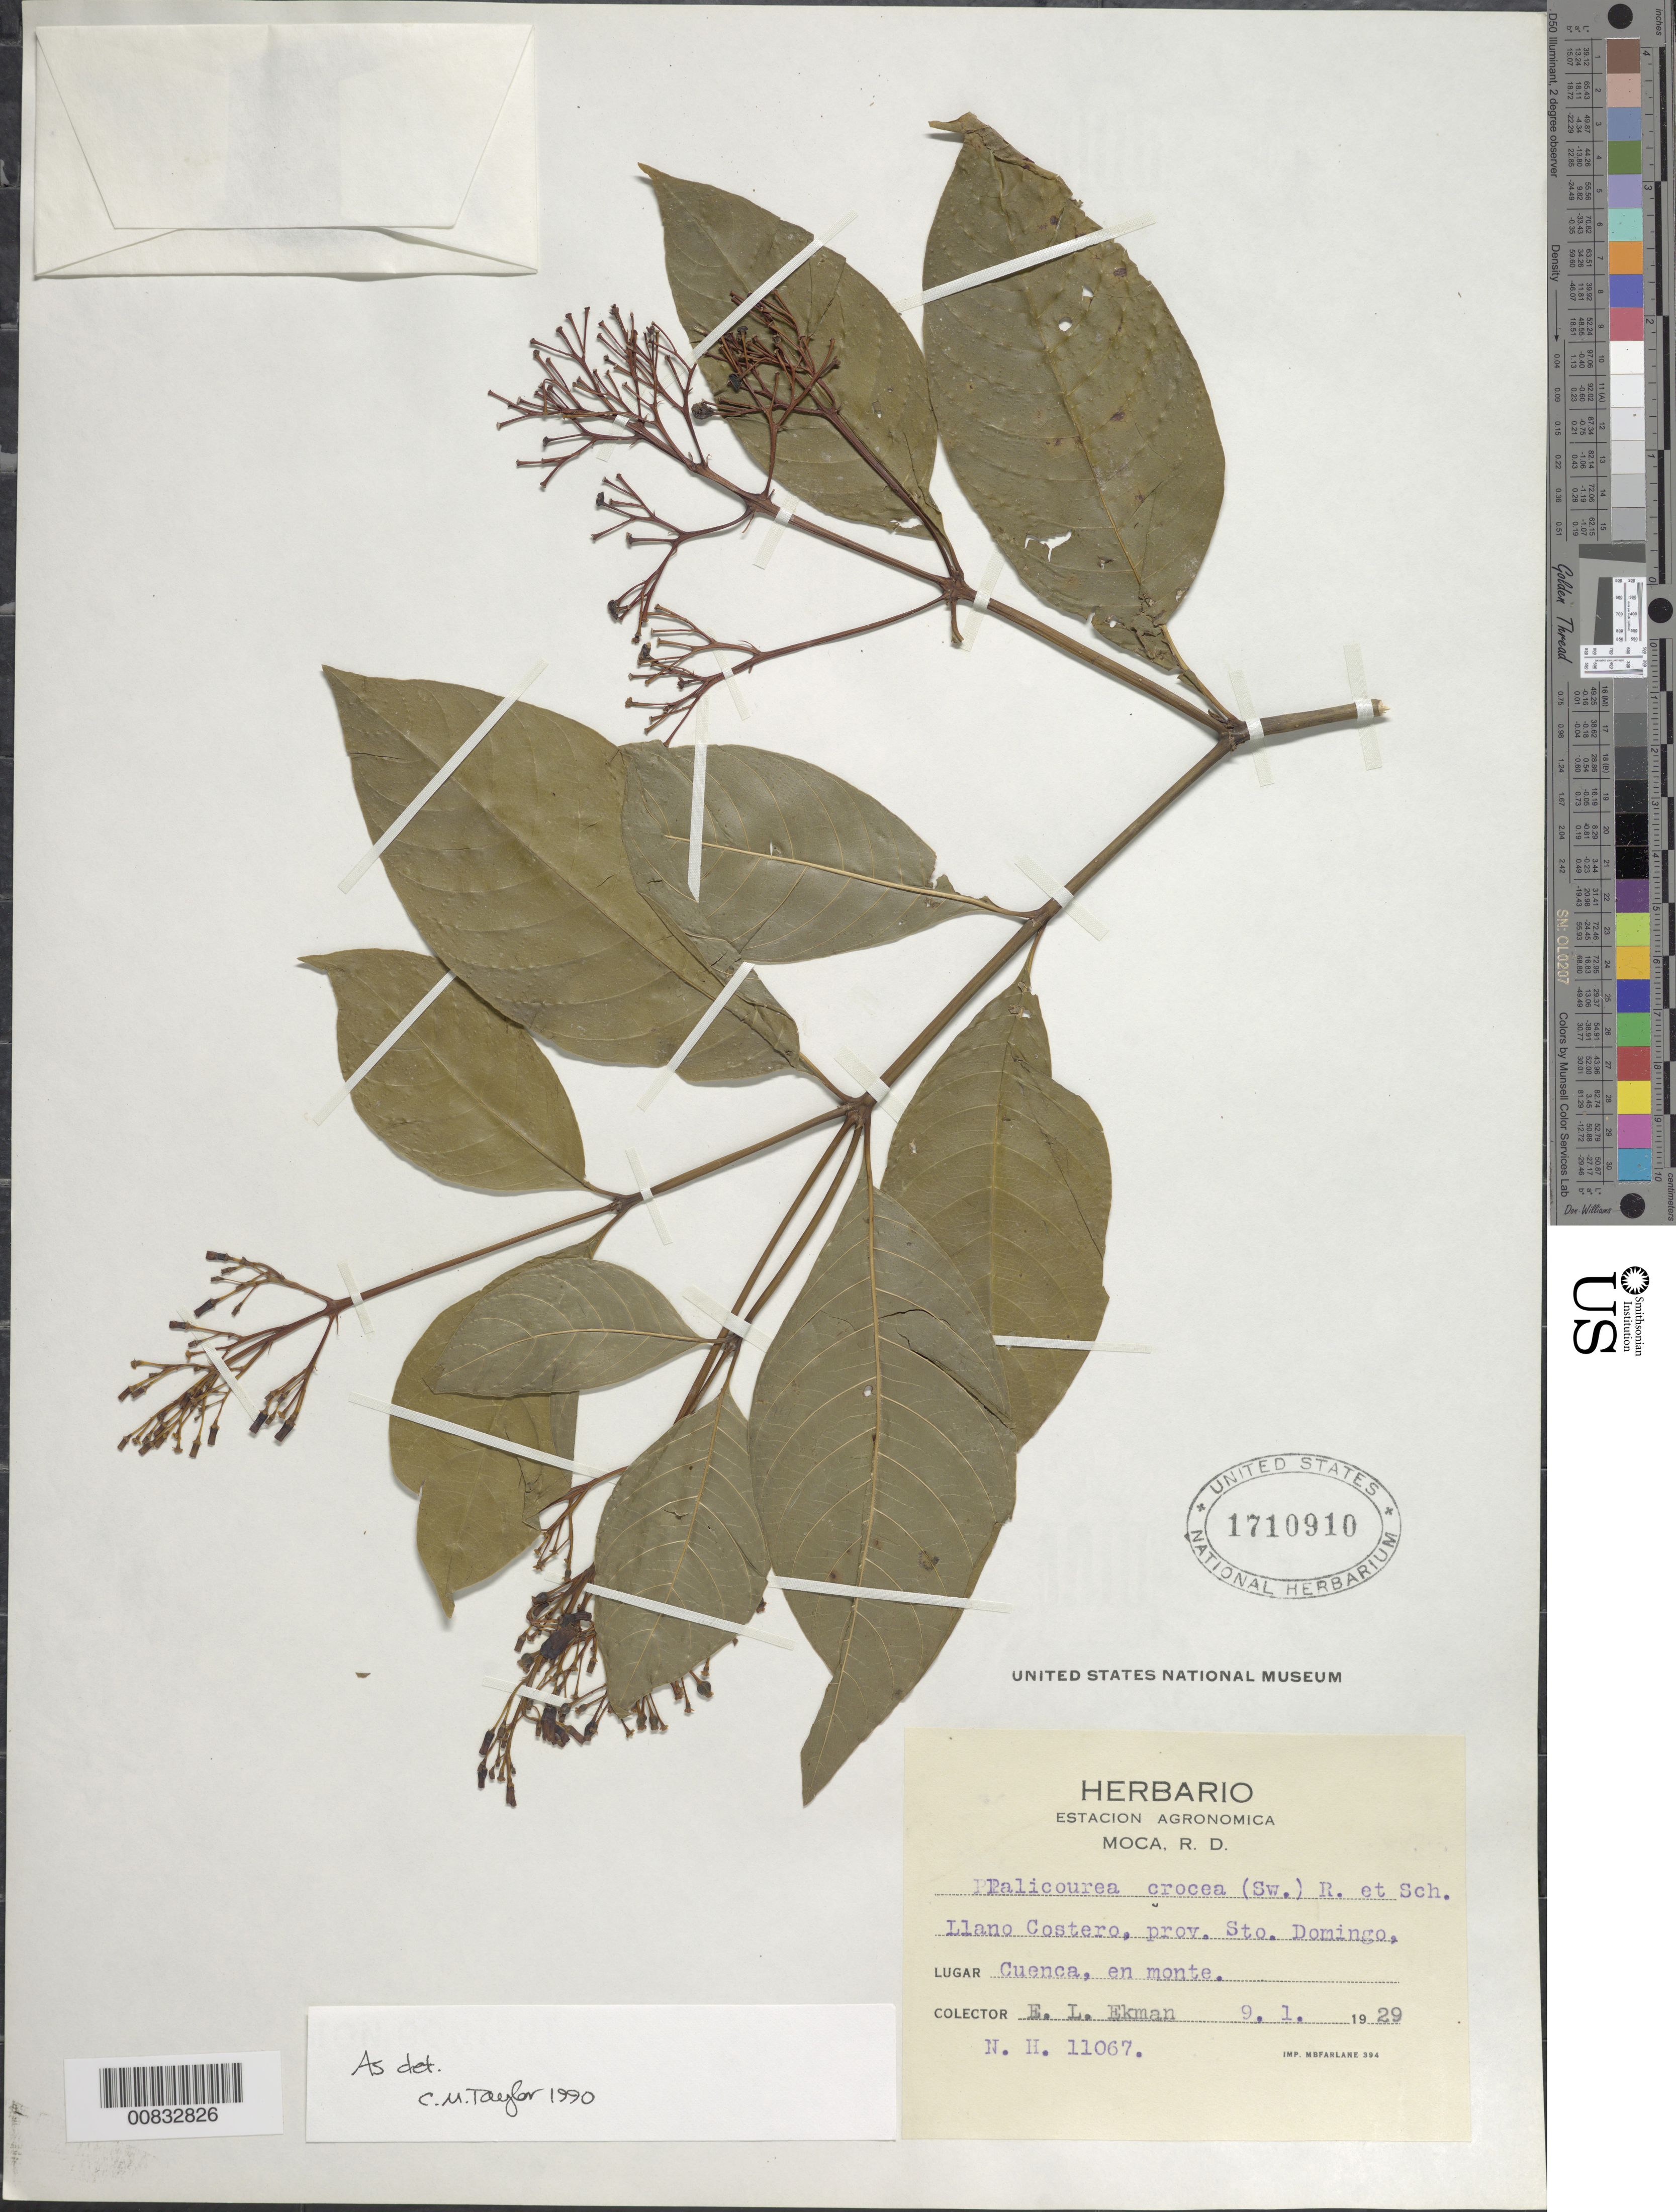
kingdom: Plantae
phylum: Tracheophyta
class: Magnoliopsida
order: Gentianales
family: Rubiaceae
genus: Palicourea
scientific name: Palicourea crocea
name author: (Sw.) Schult.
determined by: Taylor, Charlotte M.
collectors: E. L. Ekman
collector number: H 11067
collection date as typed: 09 Jan 1929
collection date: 1929-01-09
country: Dominican Republic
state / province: Distrito Nacional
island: Hispaniola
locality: Llano Costero, Cuenca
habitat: En monte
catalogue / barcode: US 1710910